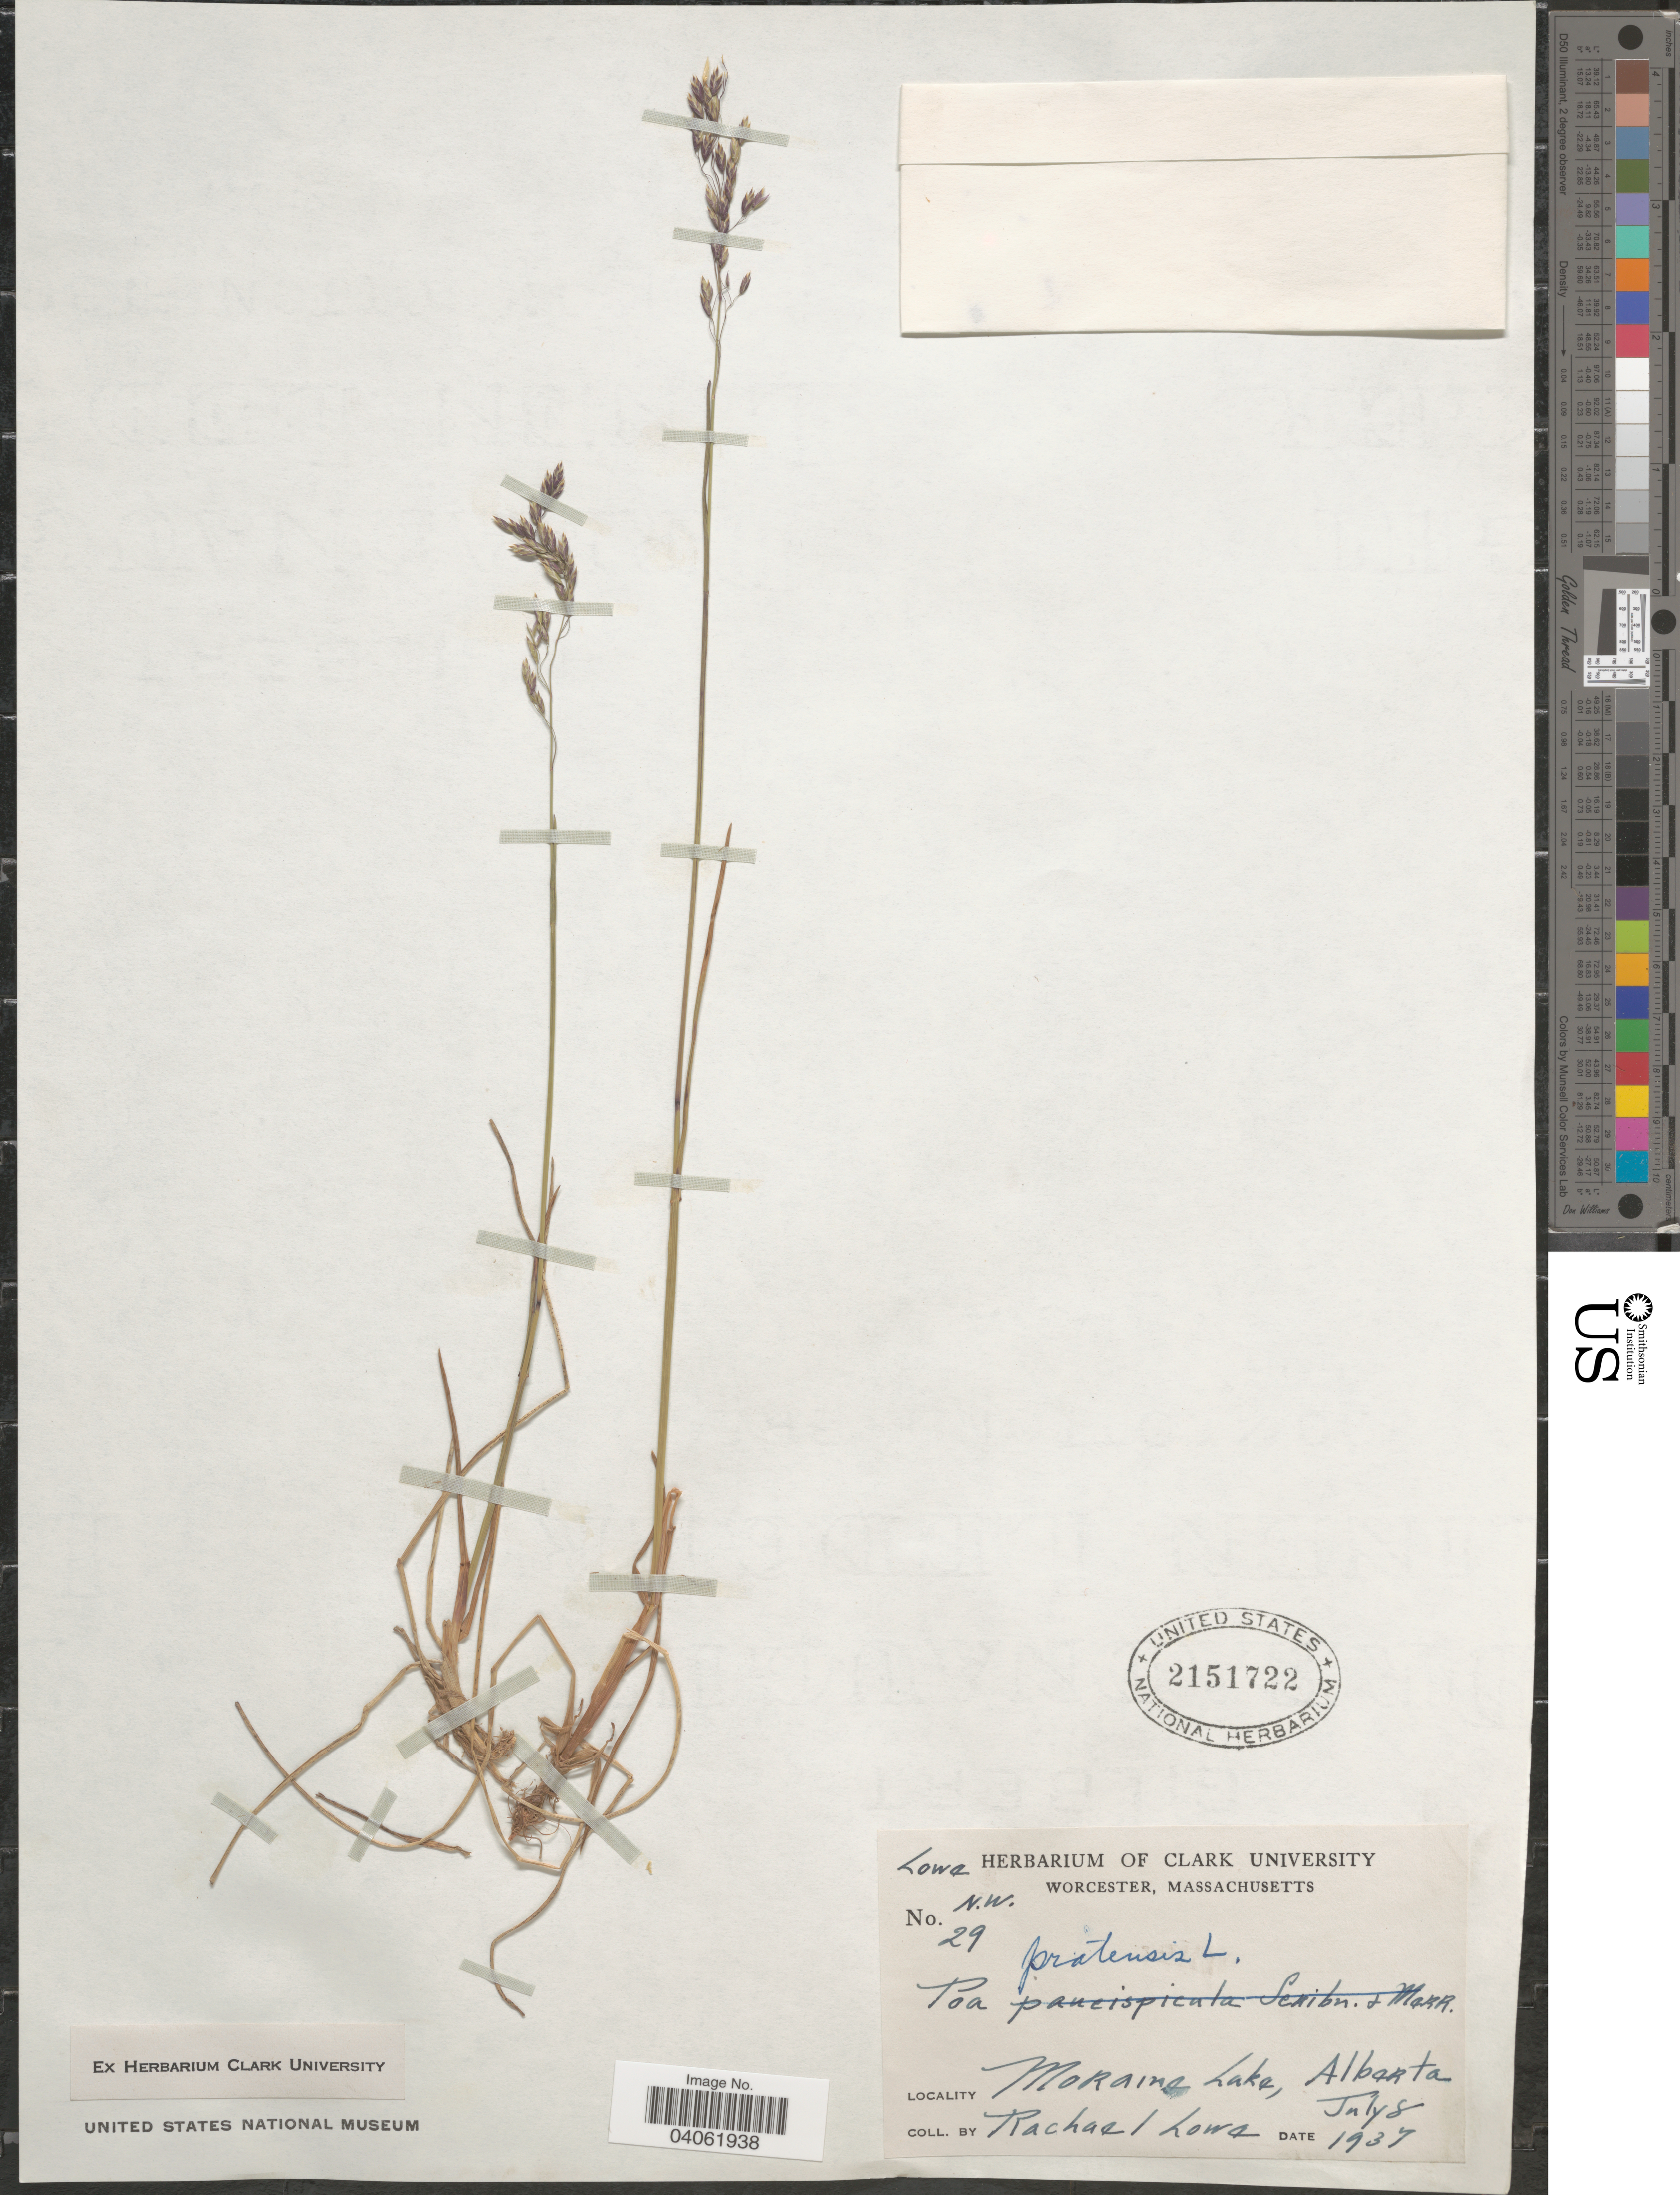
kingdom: Plantae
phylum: Tracheophyta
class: Liliopsida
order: Poales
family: Poaceae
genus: Poa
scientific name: Poa pratensis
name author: L.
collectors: R. Lowe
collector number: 29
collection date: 1937-07-08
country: Canada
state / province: Alberta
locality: Lowe N.W.. Moraine Lake.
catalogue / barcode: US 2151722